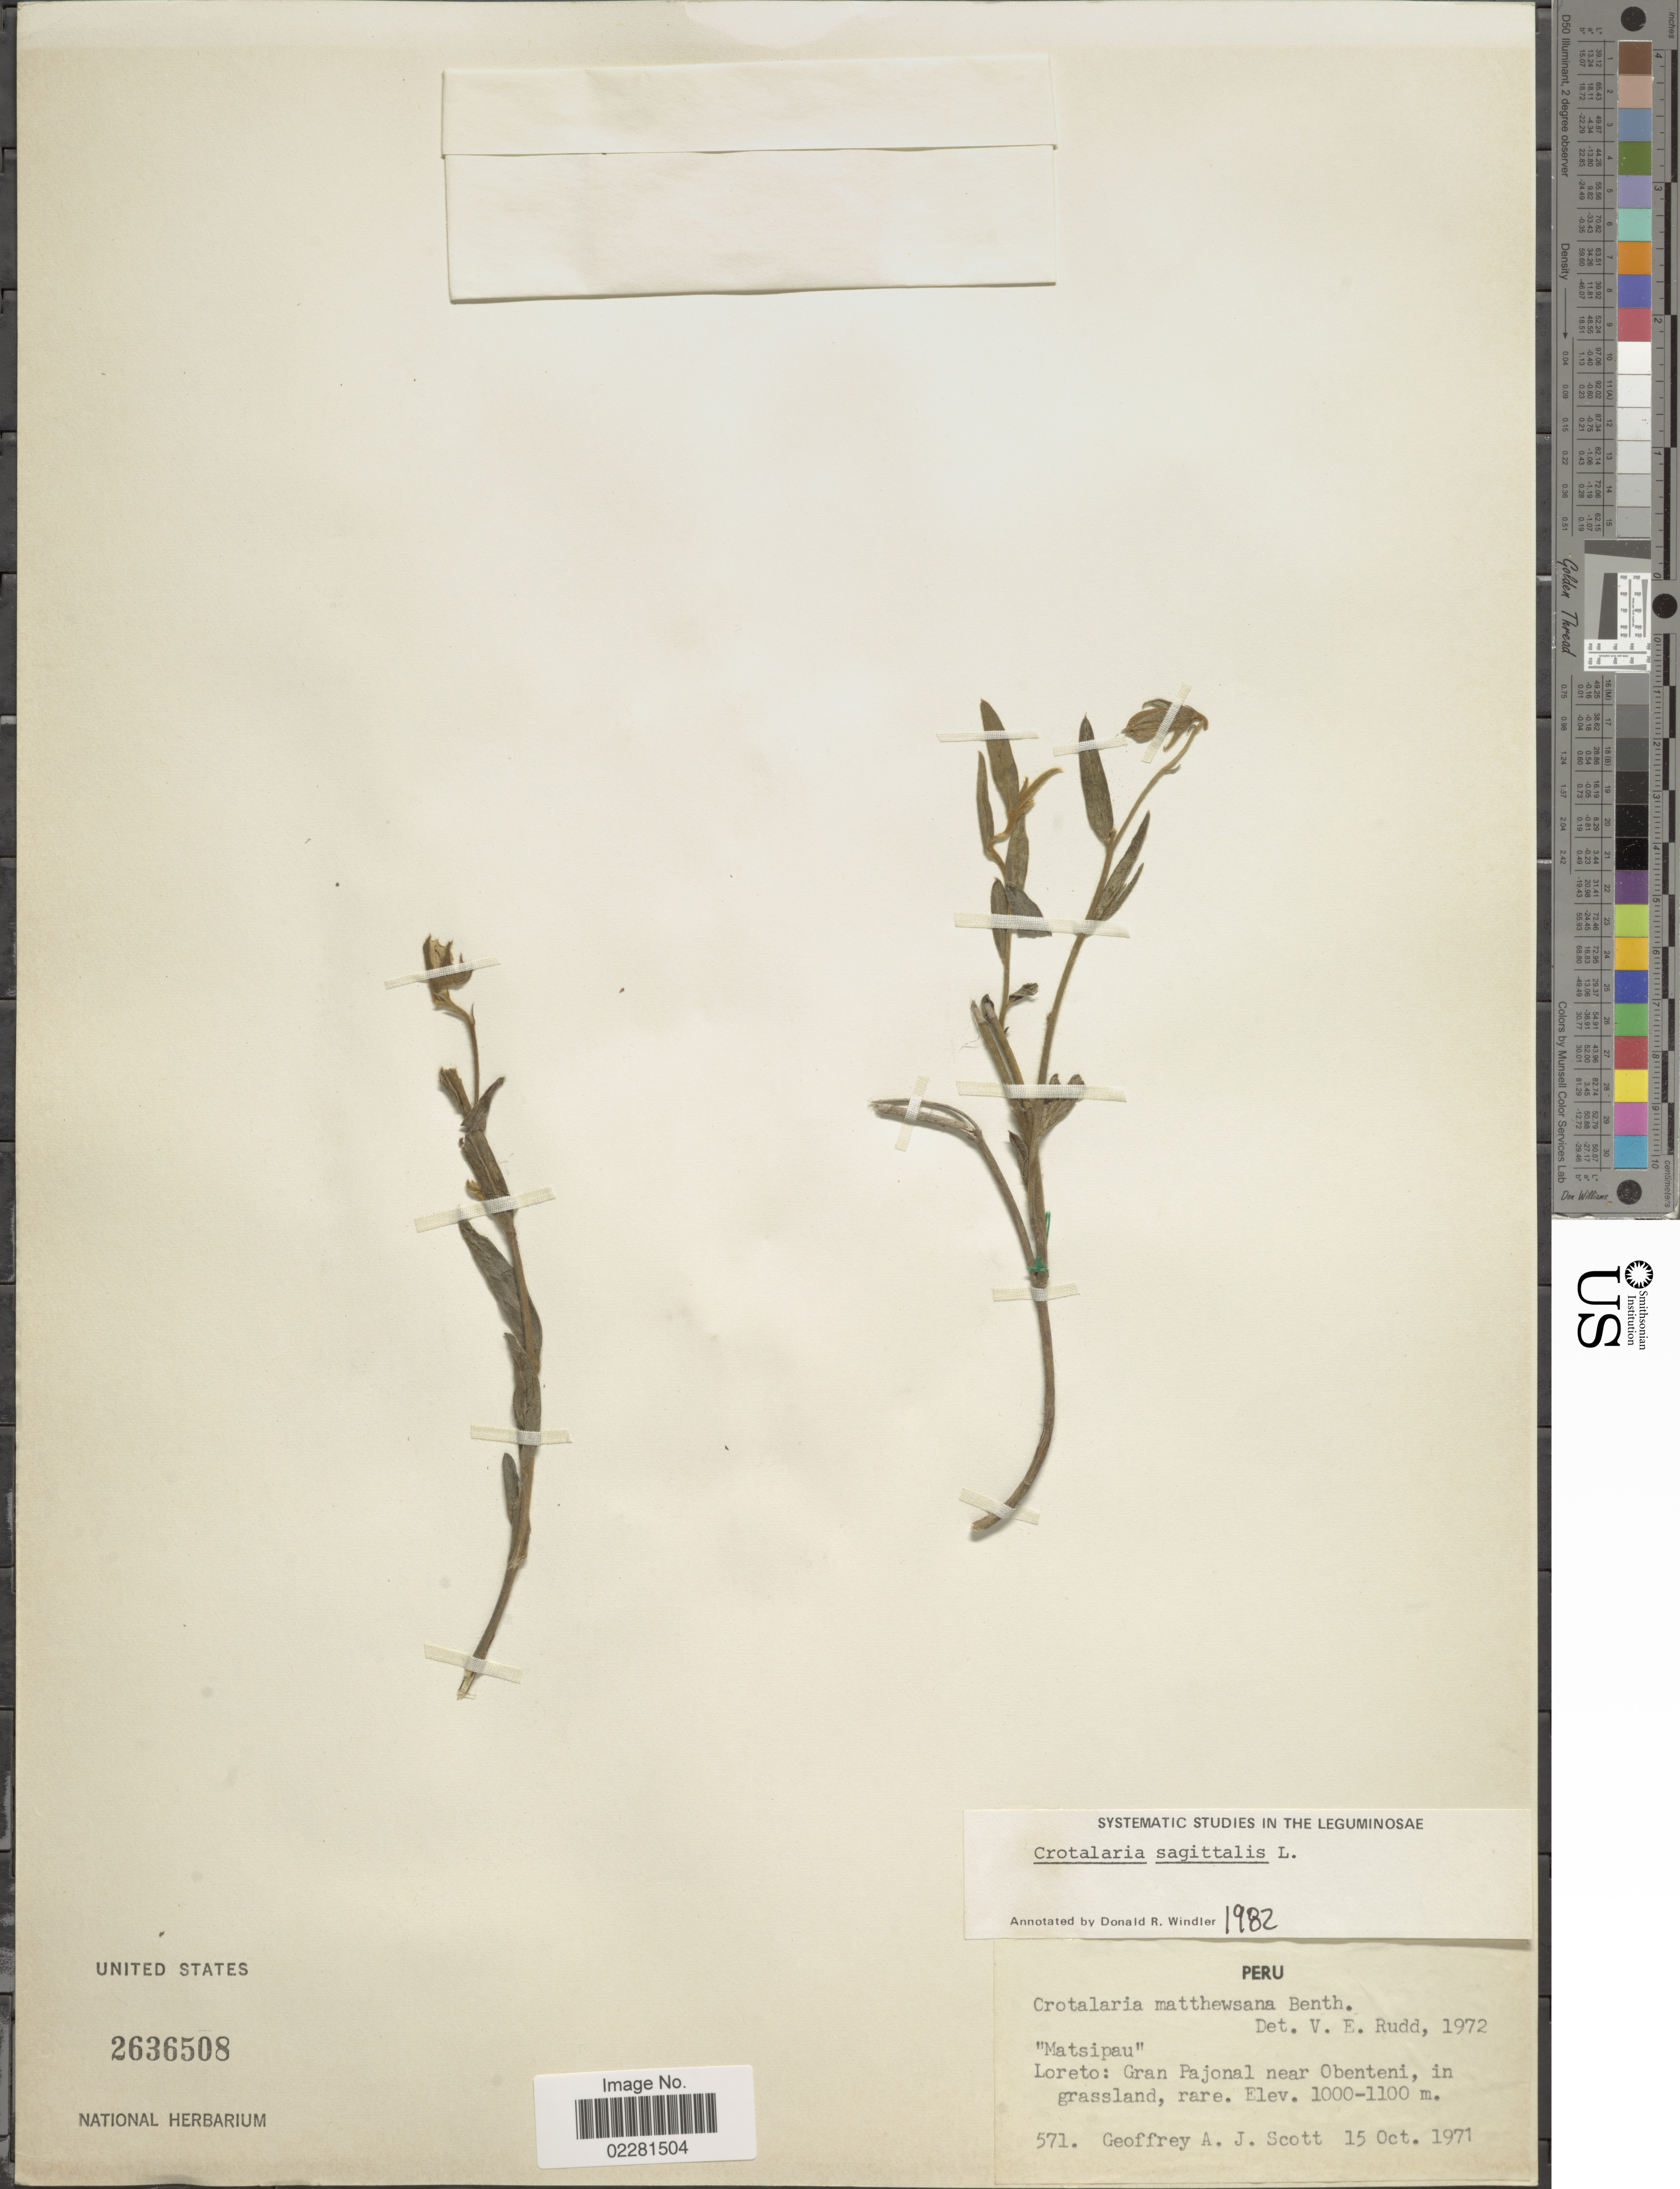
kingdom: Plantae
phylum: Tracheophyta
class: Magnoliopsida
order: Fabales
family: Fabaceae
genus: Crotalaria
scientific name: Crotalaria sagittalis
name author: L.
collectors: G. Scott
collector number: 571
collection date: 1971-10-15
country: Peru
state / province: Loreto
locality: Gran Pajonal near Obenteni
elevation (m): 1000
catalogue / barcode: US 2636508